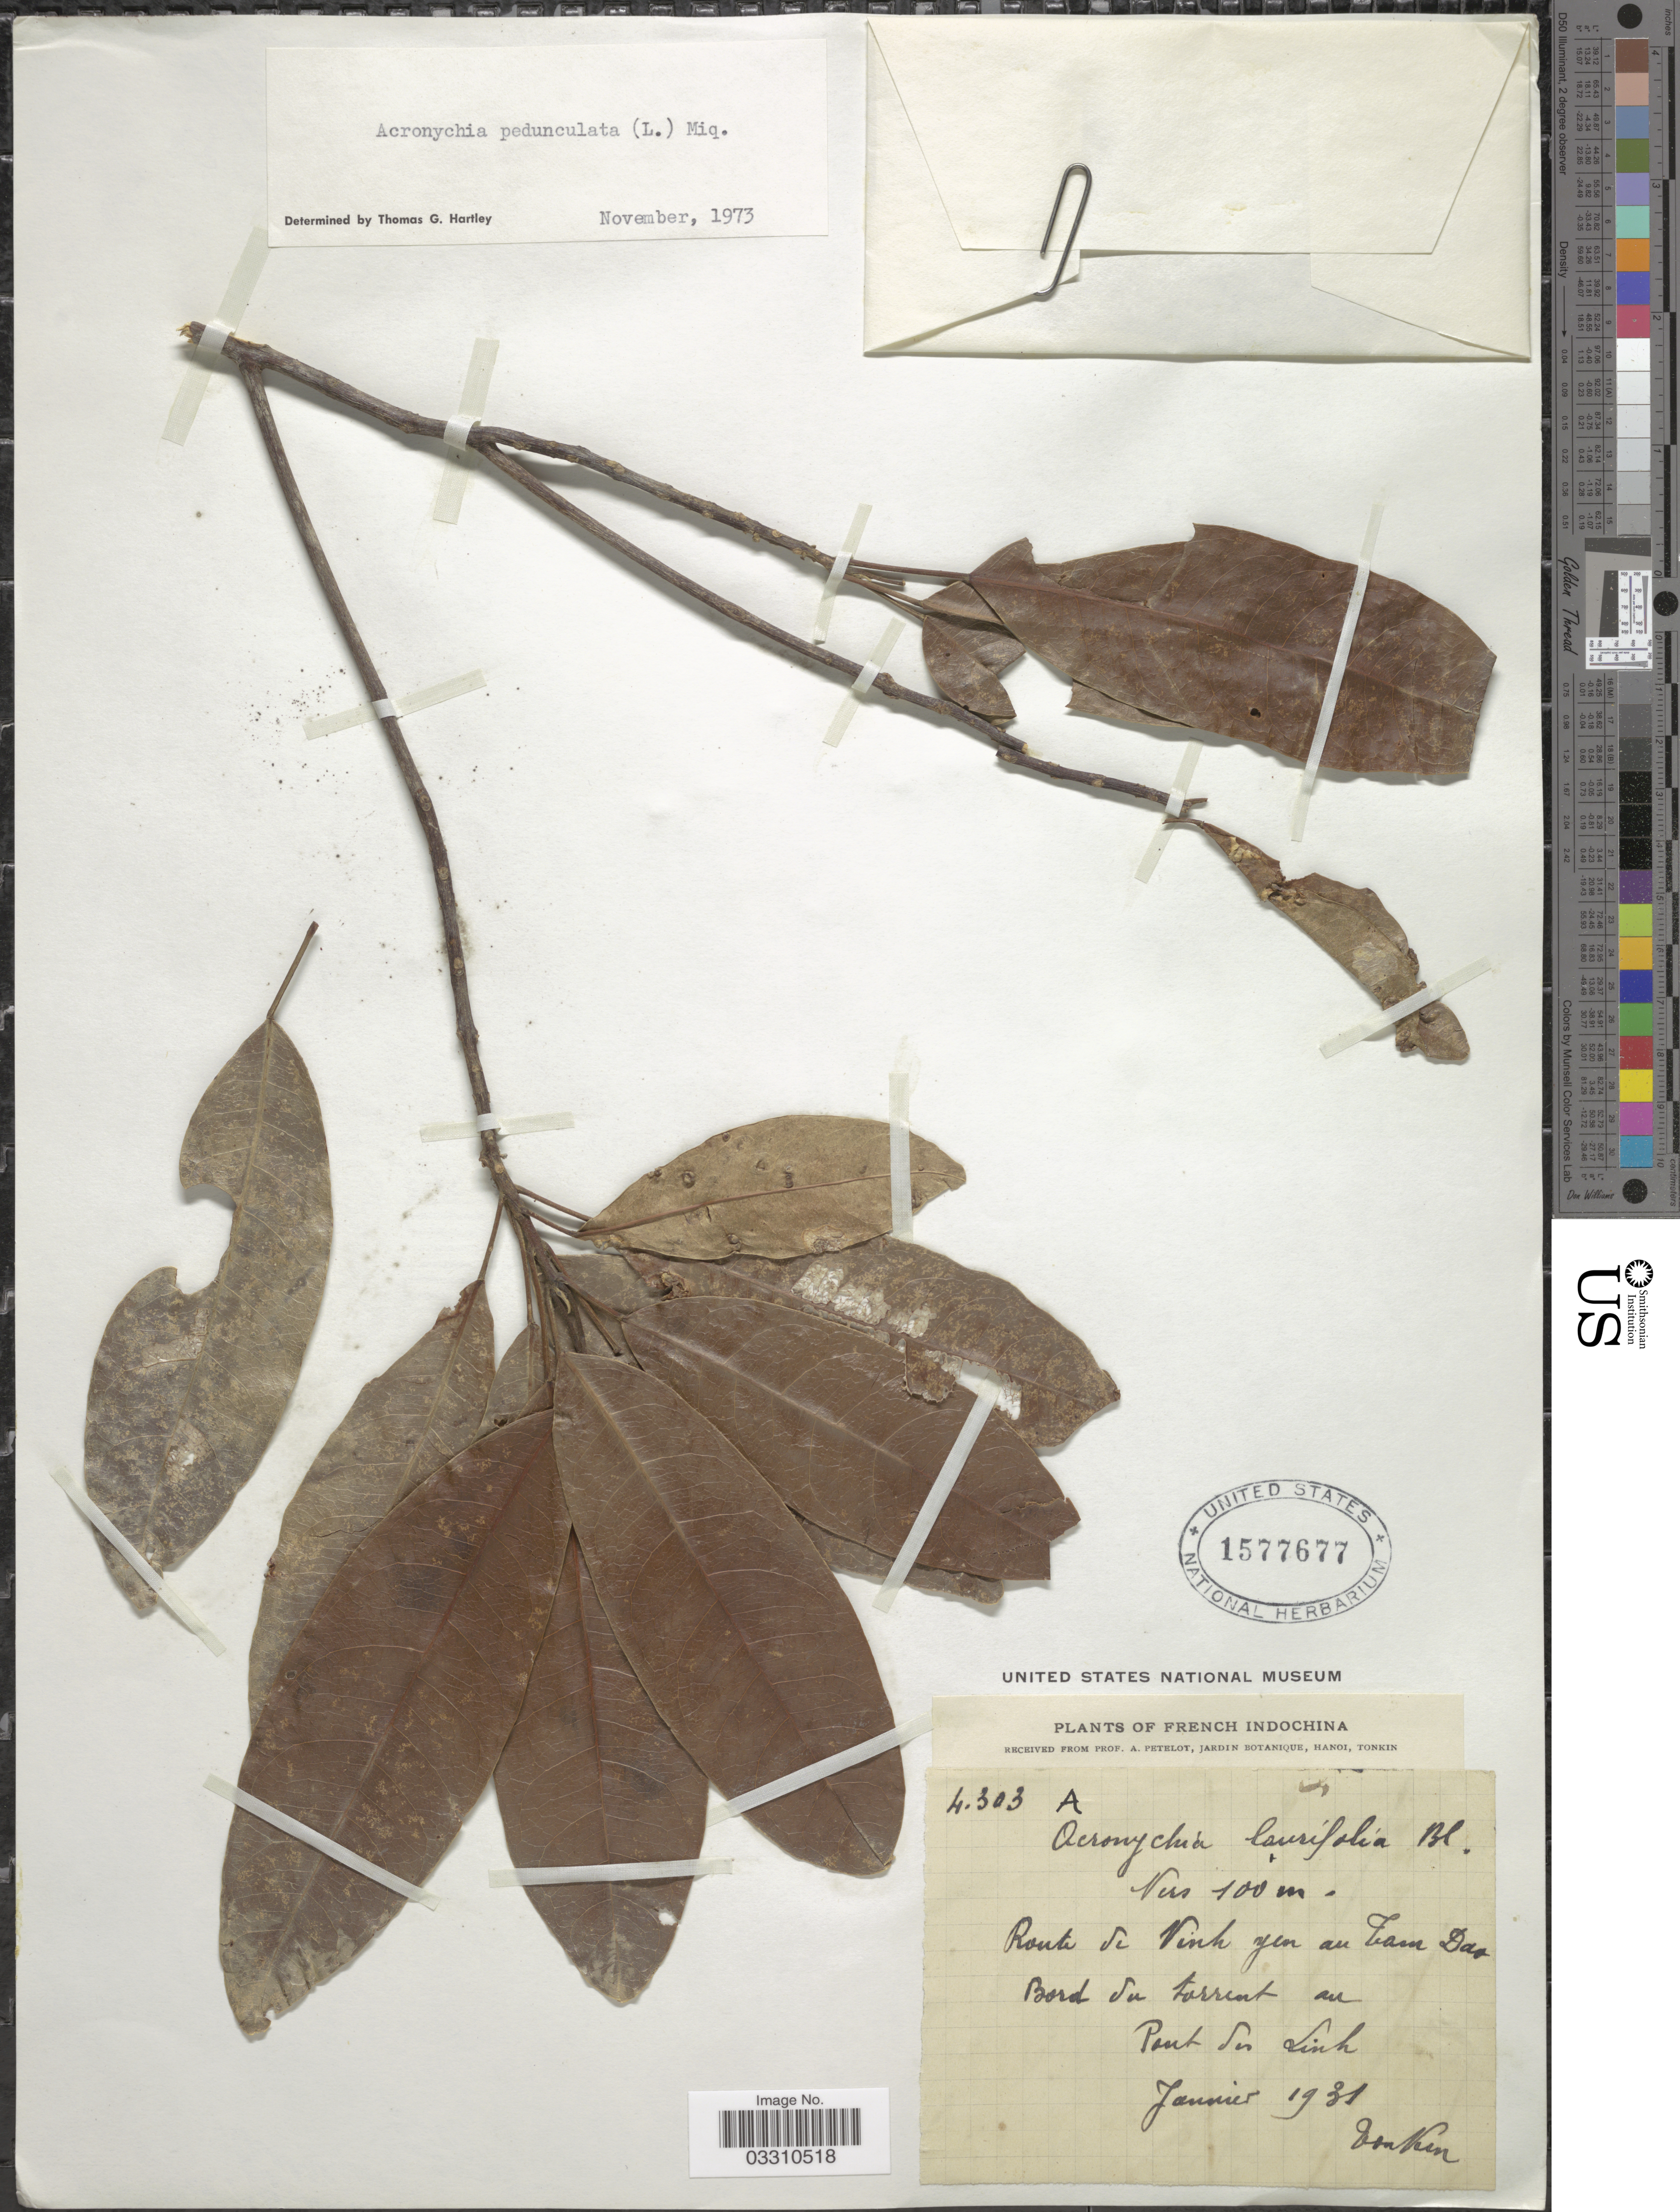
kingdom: Plantae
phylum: Tracheophyta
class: Magnoliopsida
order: Sapindales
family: Rutaceae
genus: Acronychia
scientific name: Acronychia pedunculata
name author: (L.) Miq.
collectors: A. Petelot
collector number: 4303A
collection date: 1931-01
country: Vietnam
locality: French Indochina, Route de Vinh yen au Tam Dao, Bord du torrent au Pont du Linh.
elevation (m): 100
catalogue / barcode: US 1577677